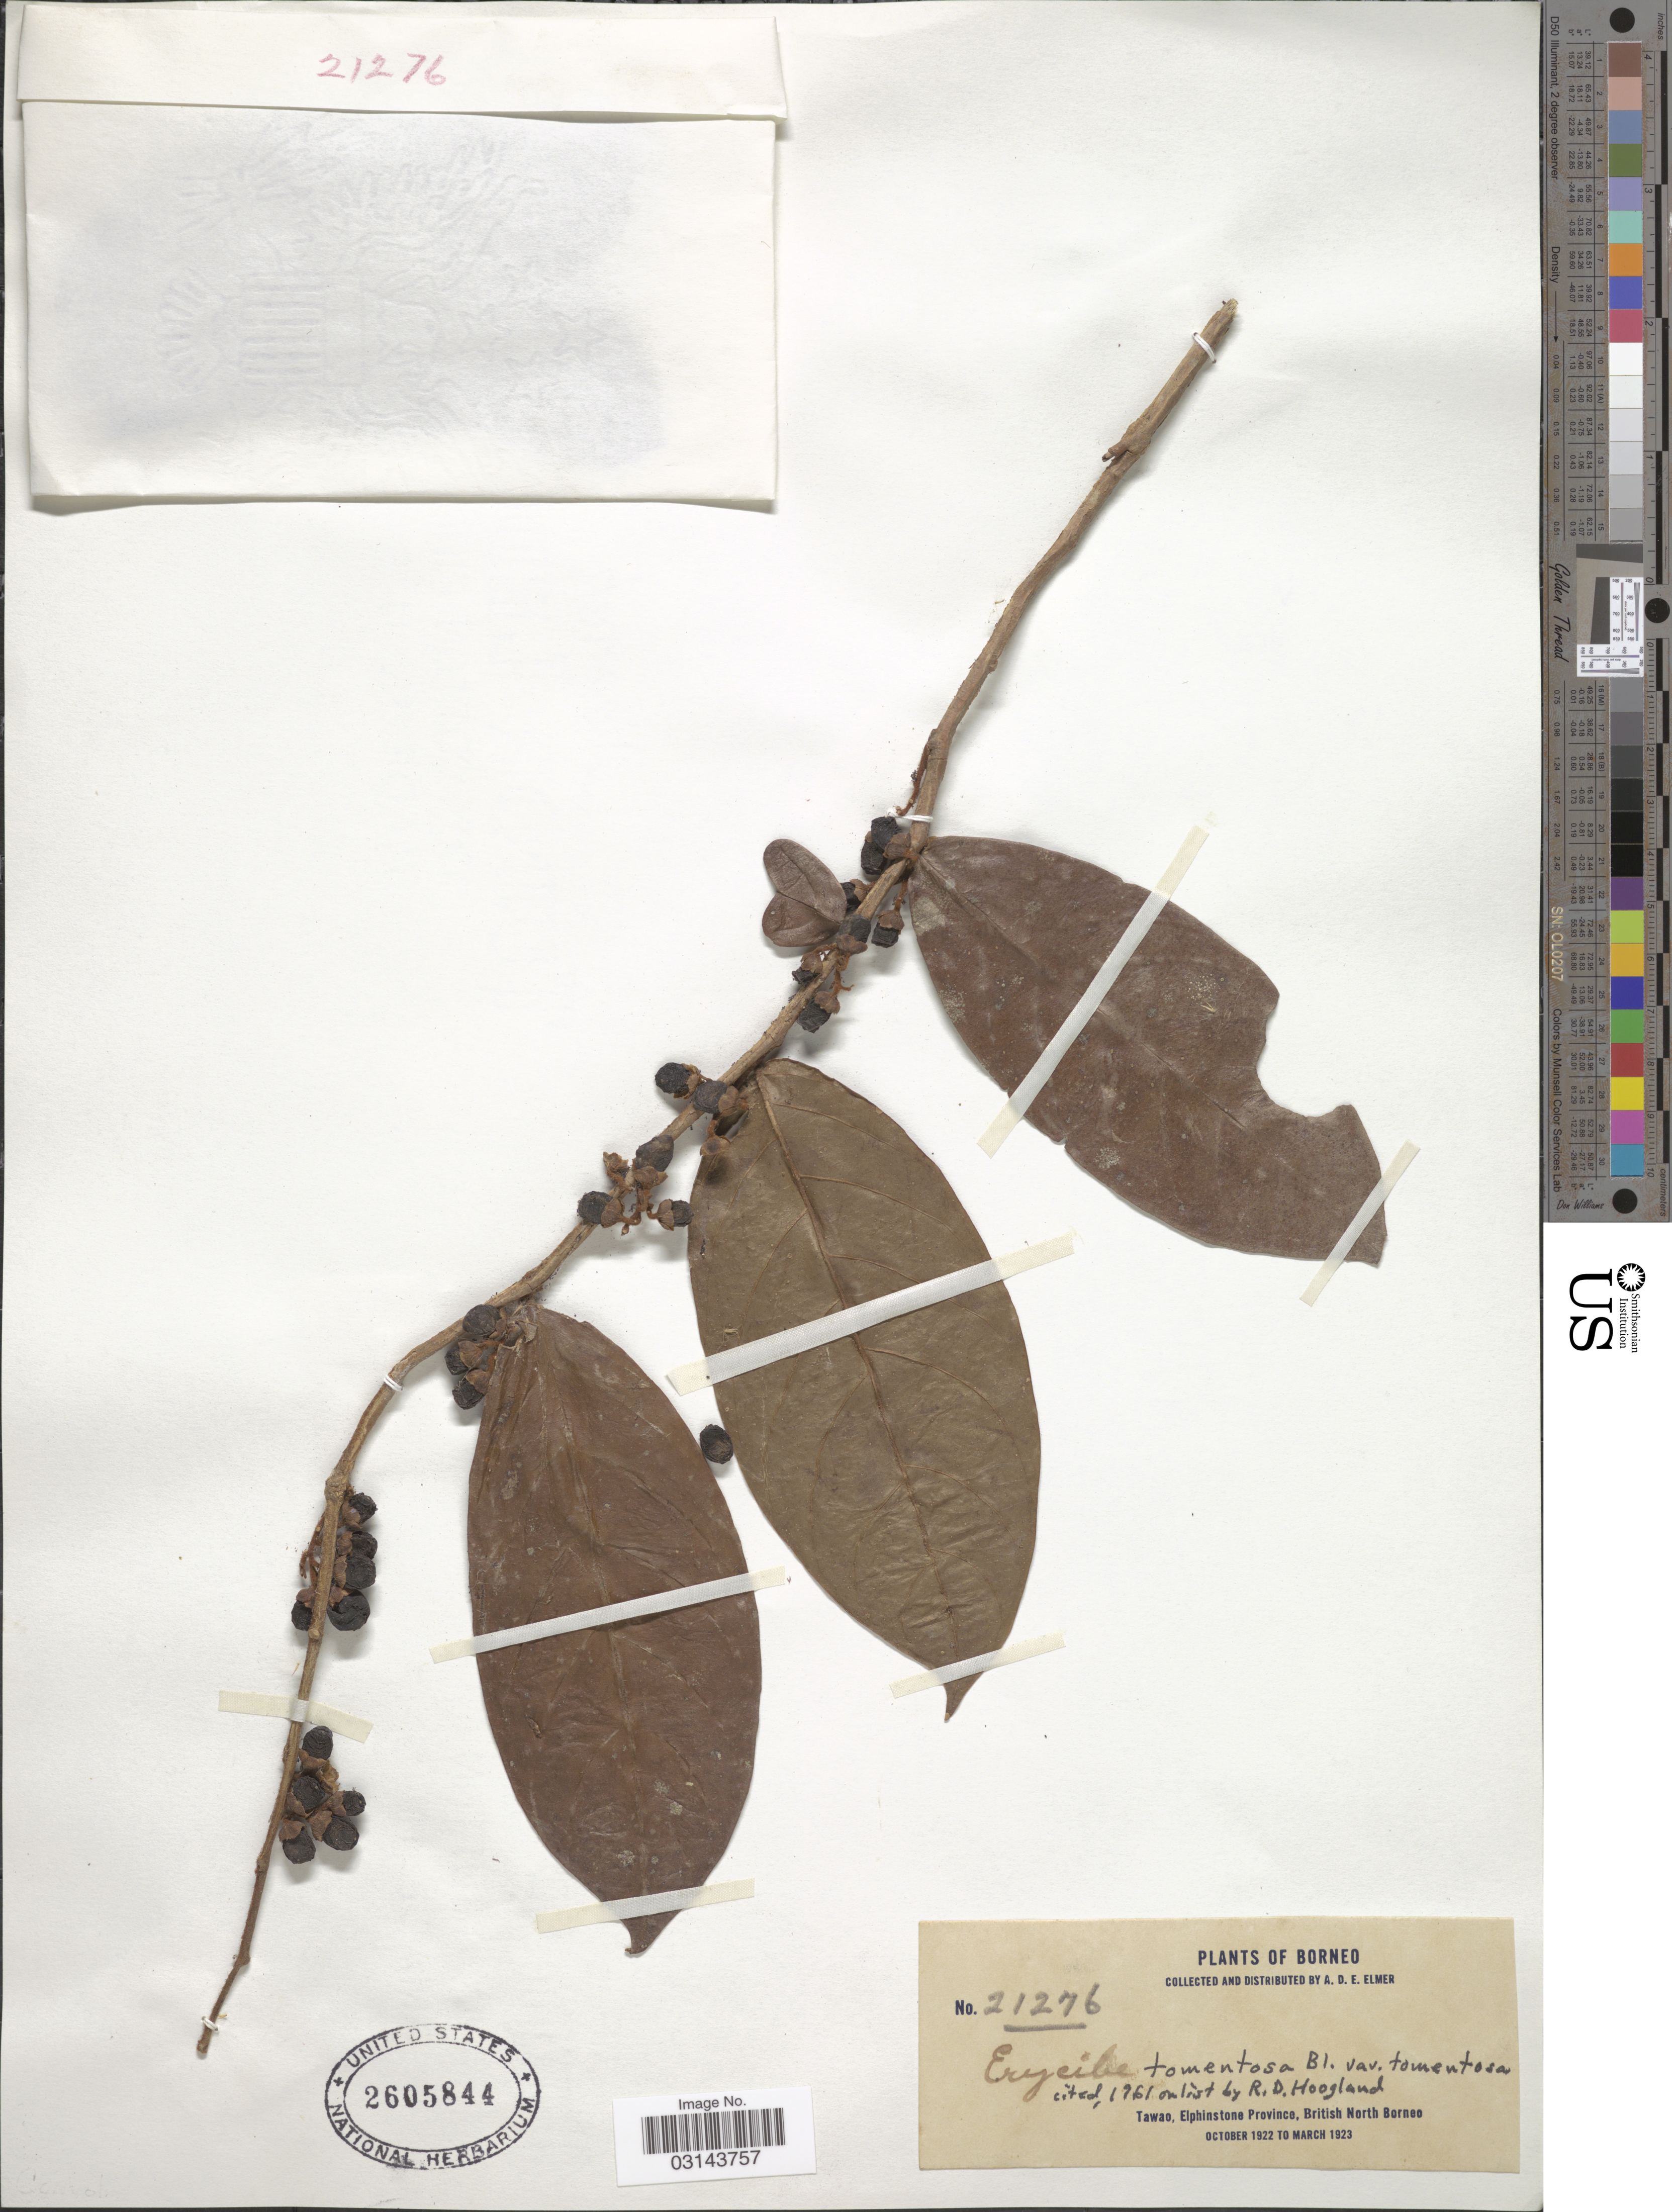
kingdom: Plantae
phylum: Tracheophyta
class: Magnoliopsida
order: Solanales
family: Convolvulaceae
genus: Erycibe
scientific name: Erycibe tomentosa var. tomentosa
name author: Blume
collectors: A. D. E. Elmer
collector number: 21276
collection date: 1922-10/1923-03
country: Malaysia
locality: Borneo. Tawao, Elphinstone Province, British North Borneo.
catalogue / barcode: US 2605844